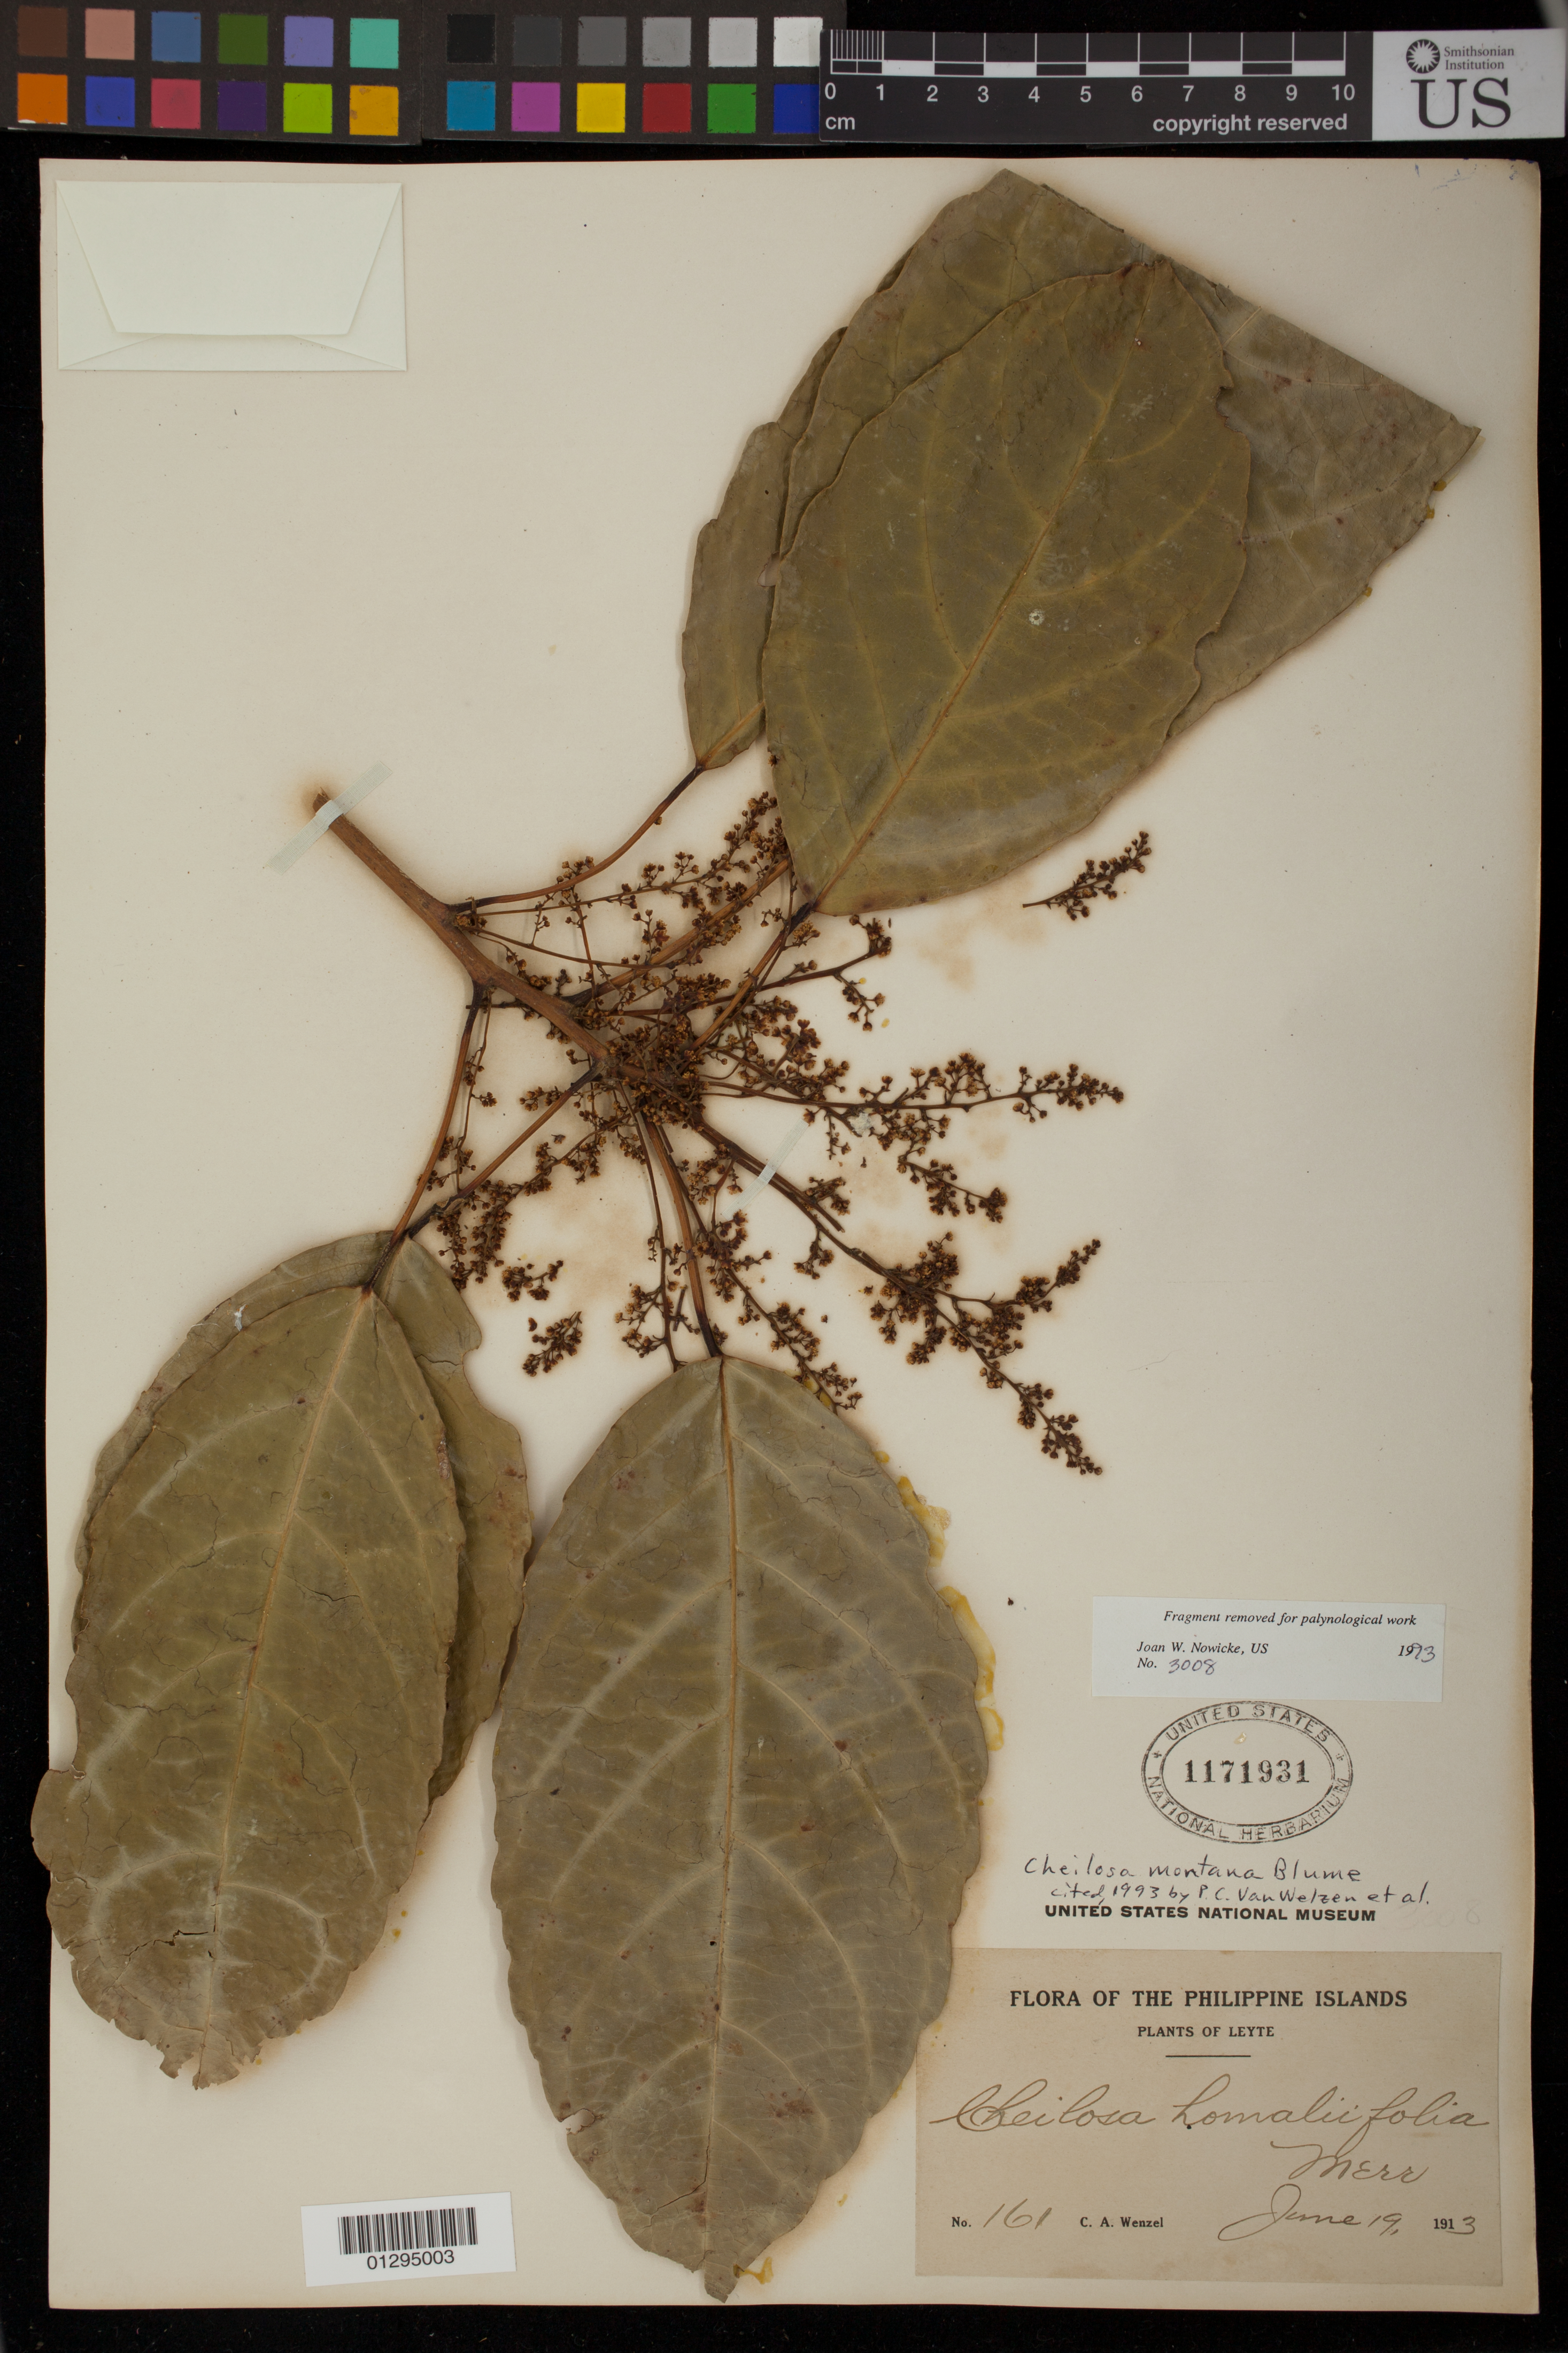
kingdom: Plantae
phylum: Tracheophyta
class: Magnoliopsida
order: Malpighiales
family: Euphorbiaceae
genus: Cheilosa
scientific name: Cheilosa montana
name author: Blume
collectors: C. Wenzel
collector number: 161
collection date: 1913-06-19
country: Philippines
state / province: Eastern Visayas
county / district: Leyte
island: Leyte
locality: Leyte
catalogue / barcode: US 1171931